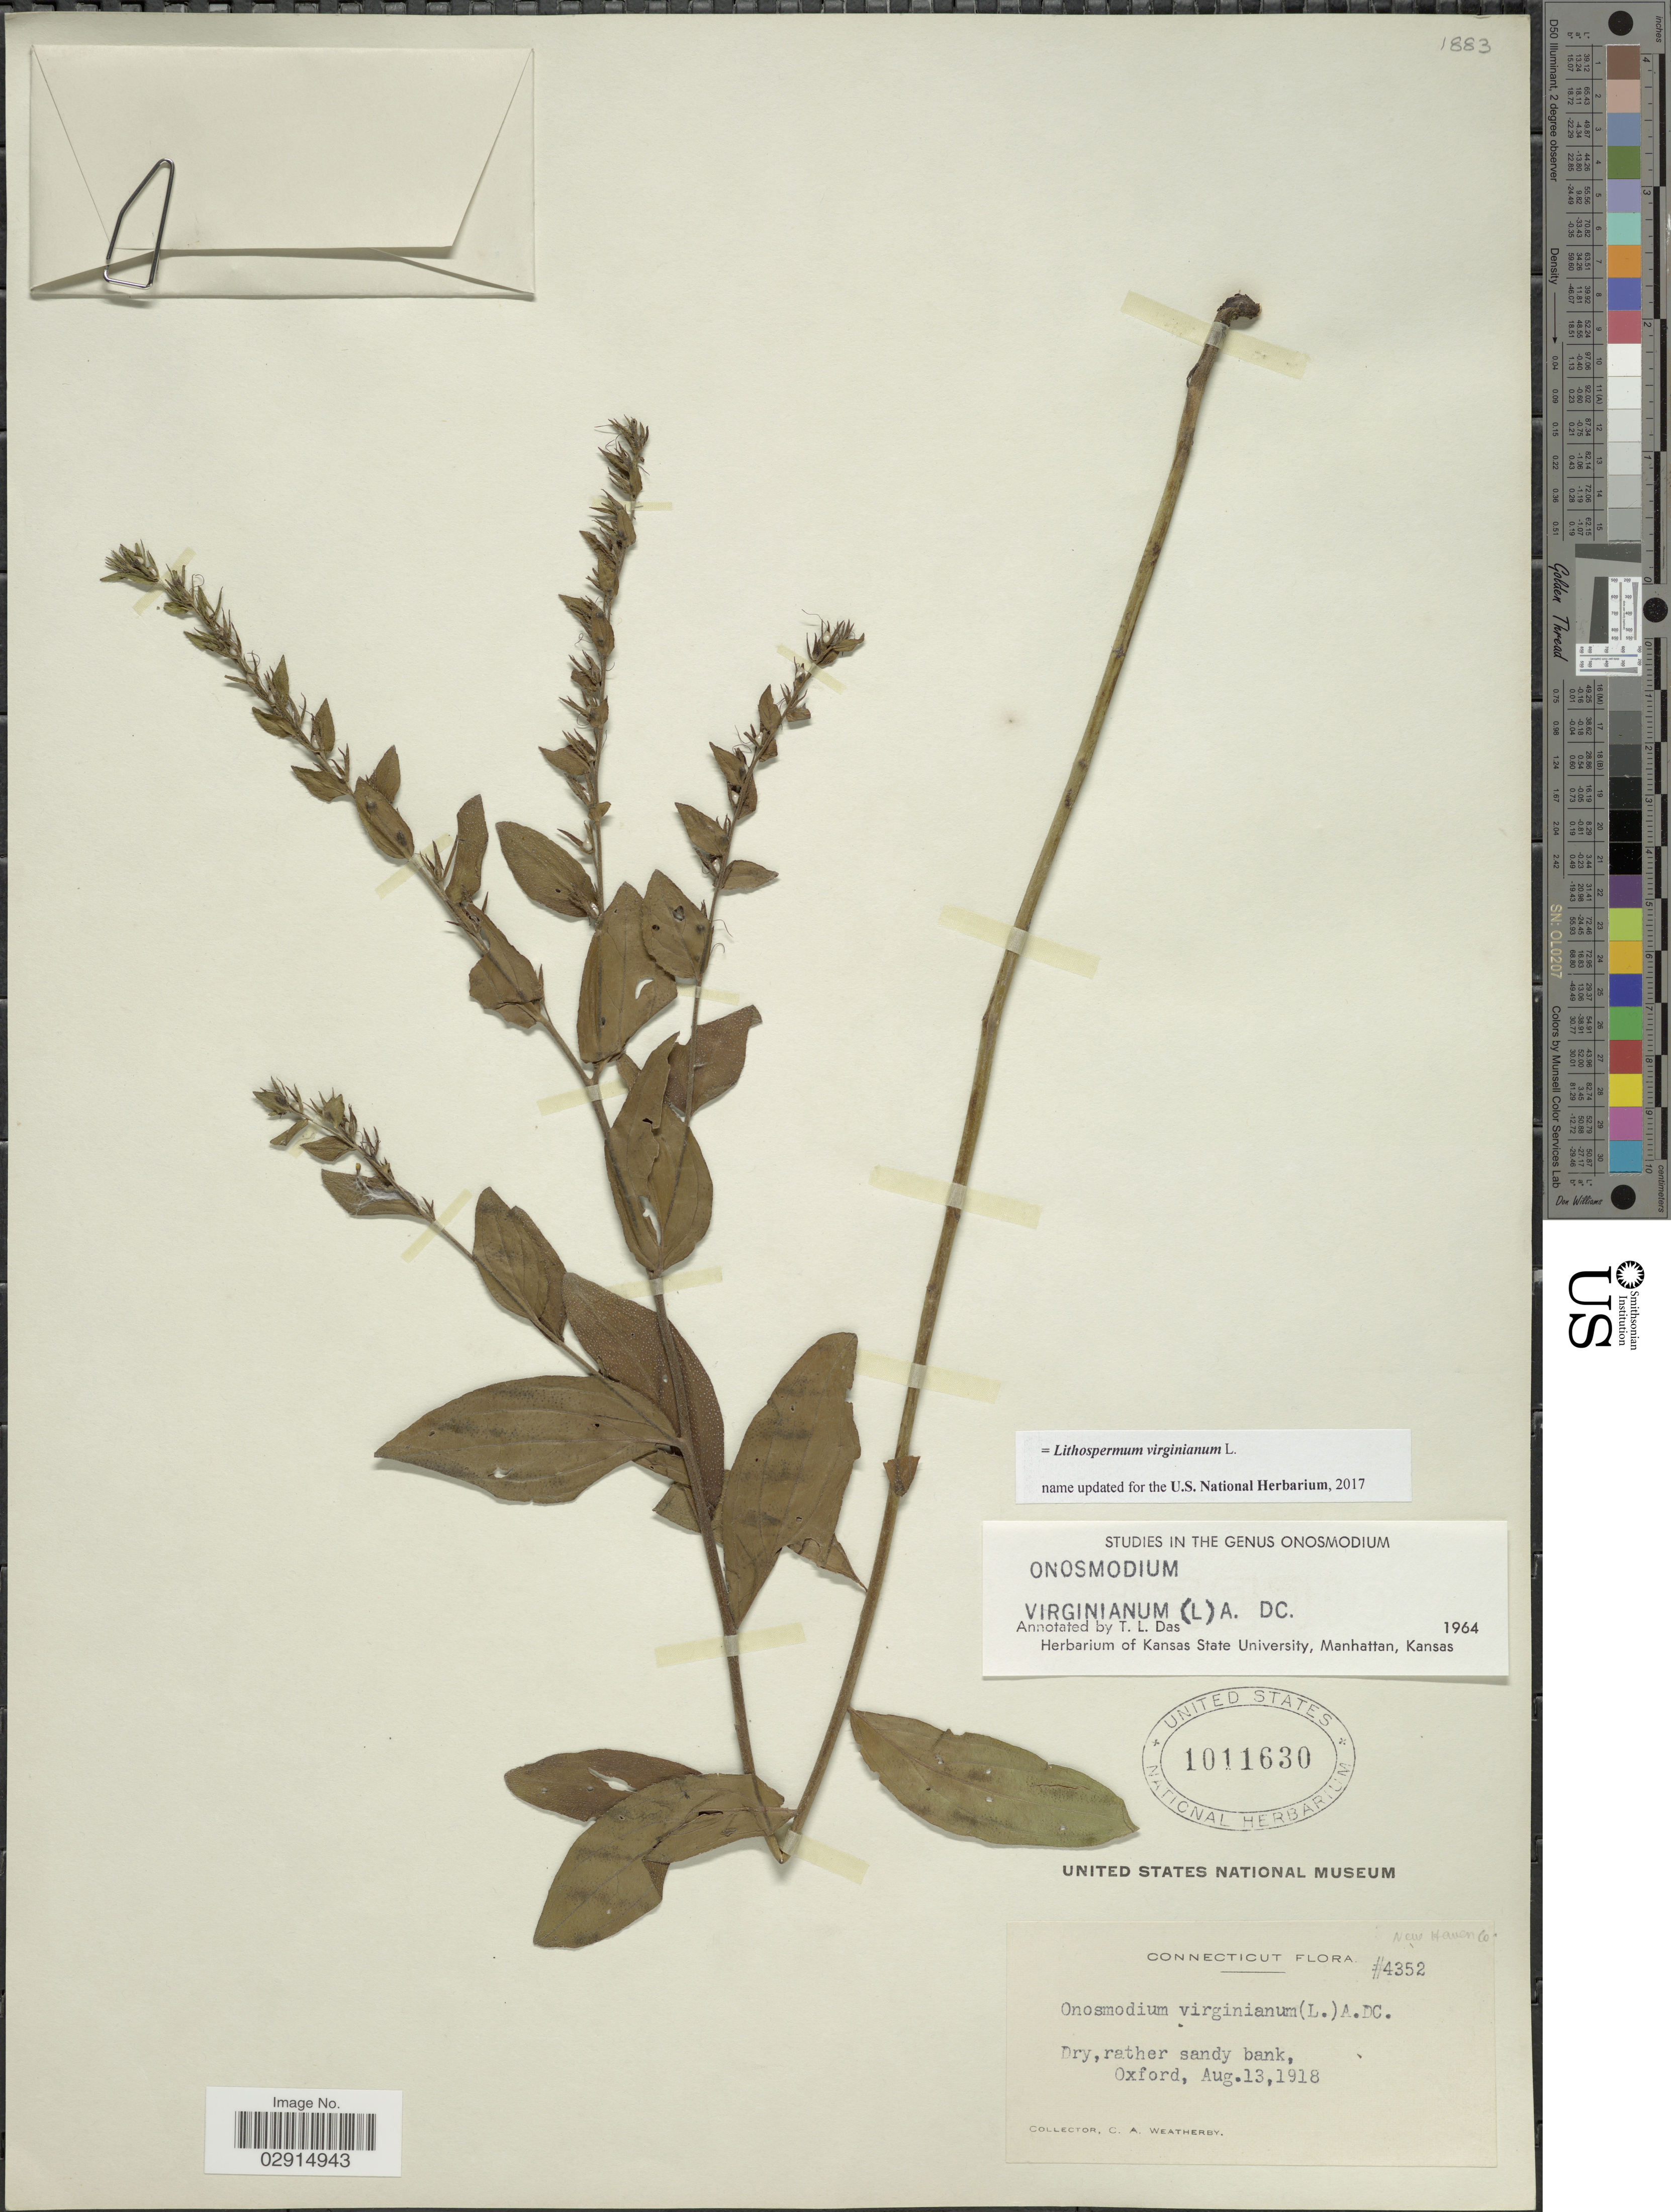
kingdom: Plantae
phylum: Tracheophyta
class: Magnoliopsida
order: Boraginales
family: Boraginaceae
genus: Lithospermum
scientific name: Lithospermum virginianum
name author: L.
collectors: C. A. Weatherby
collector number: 4352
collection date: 1918-08-13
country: United States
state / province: Connecticut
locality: Dry, rather sandy bank. Connecticut. New Haven Co.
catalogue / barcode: US 1011630